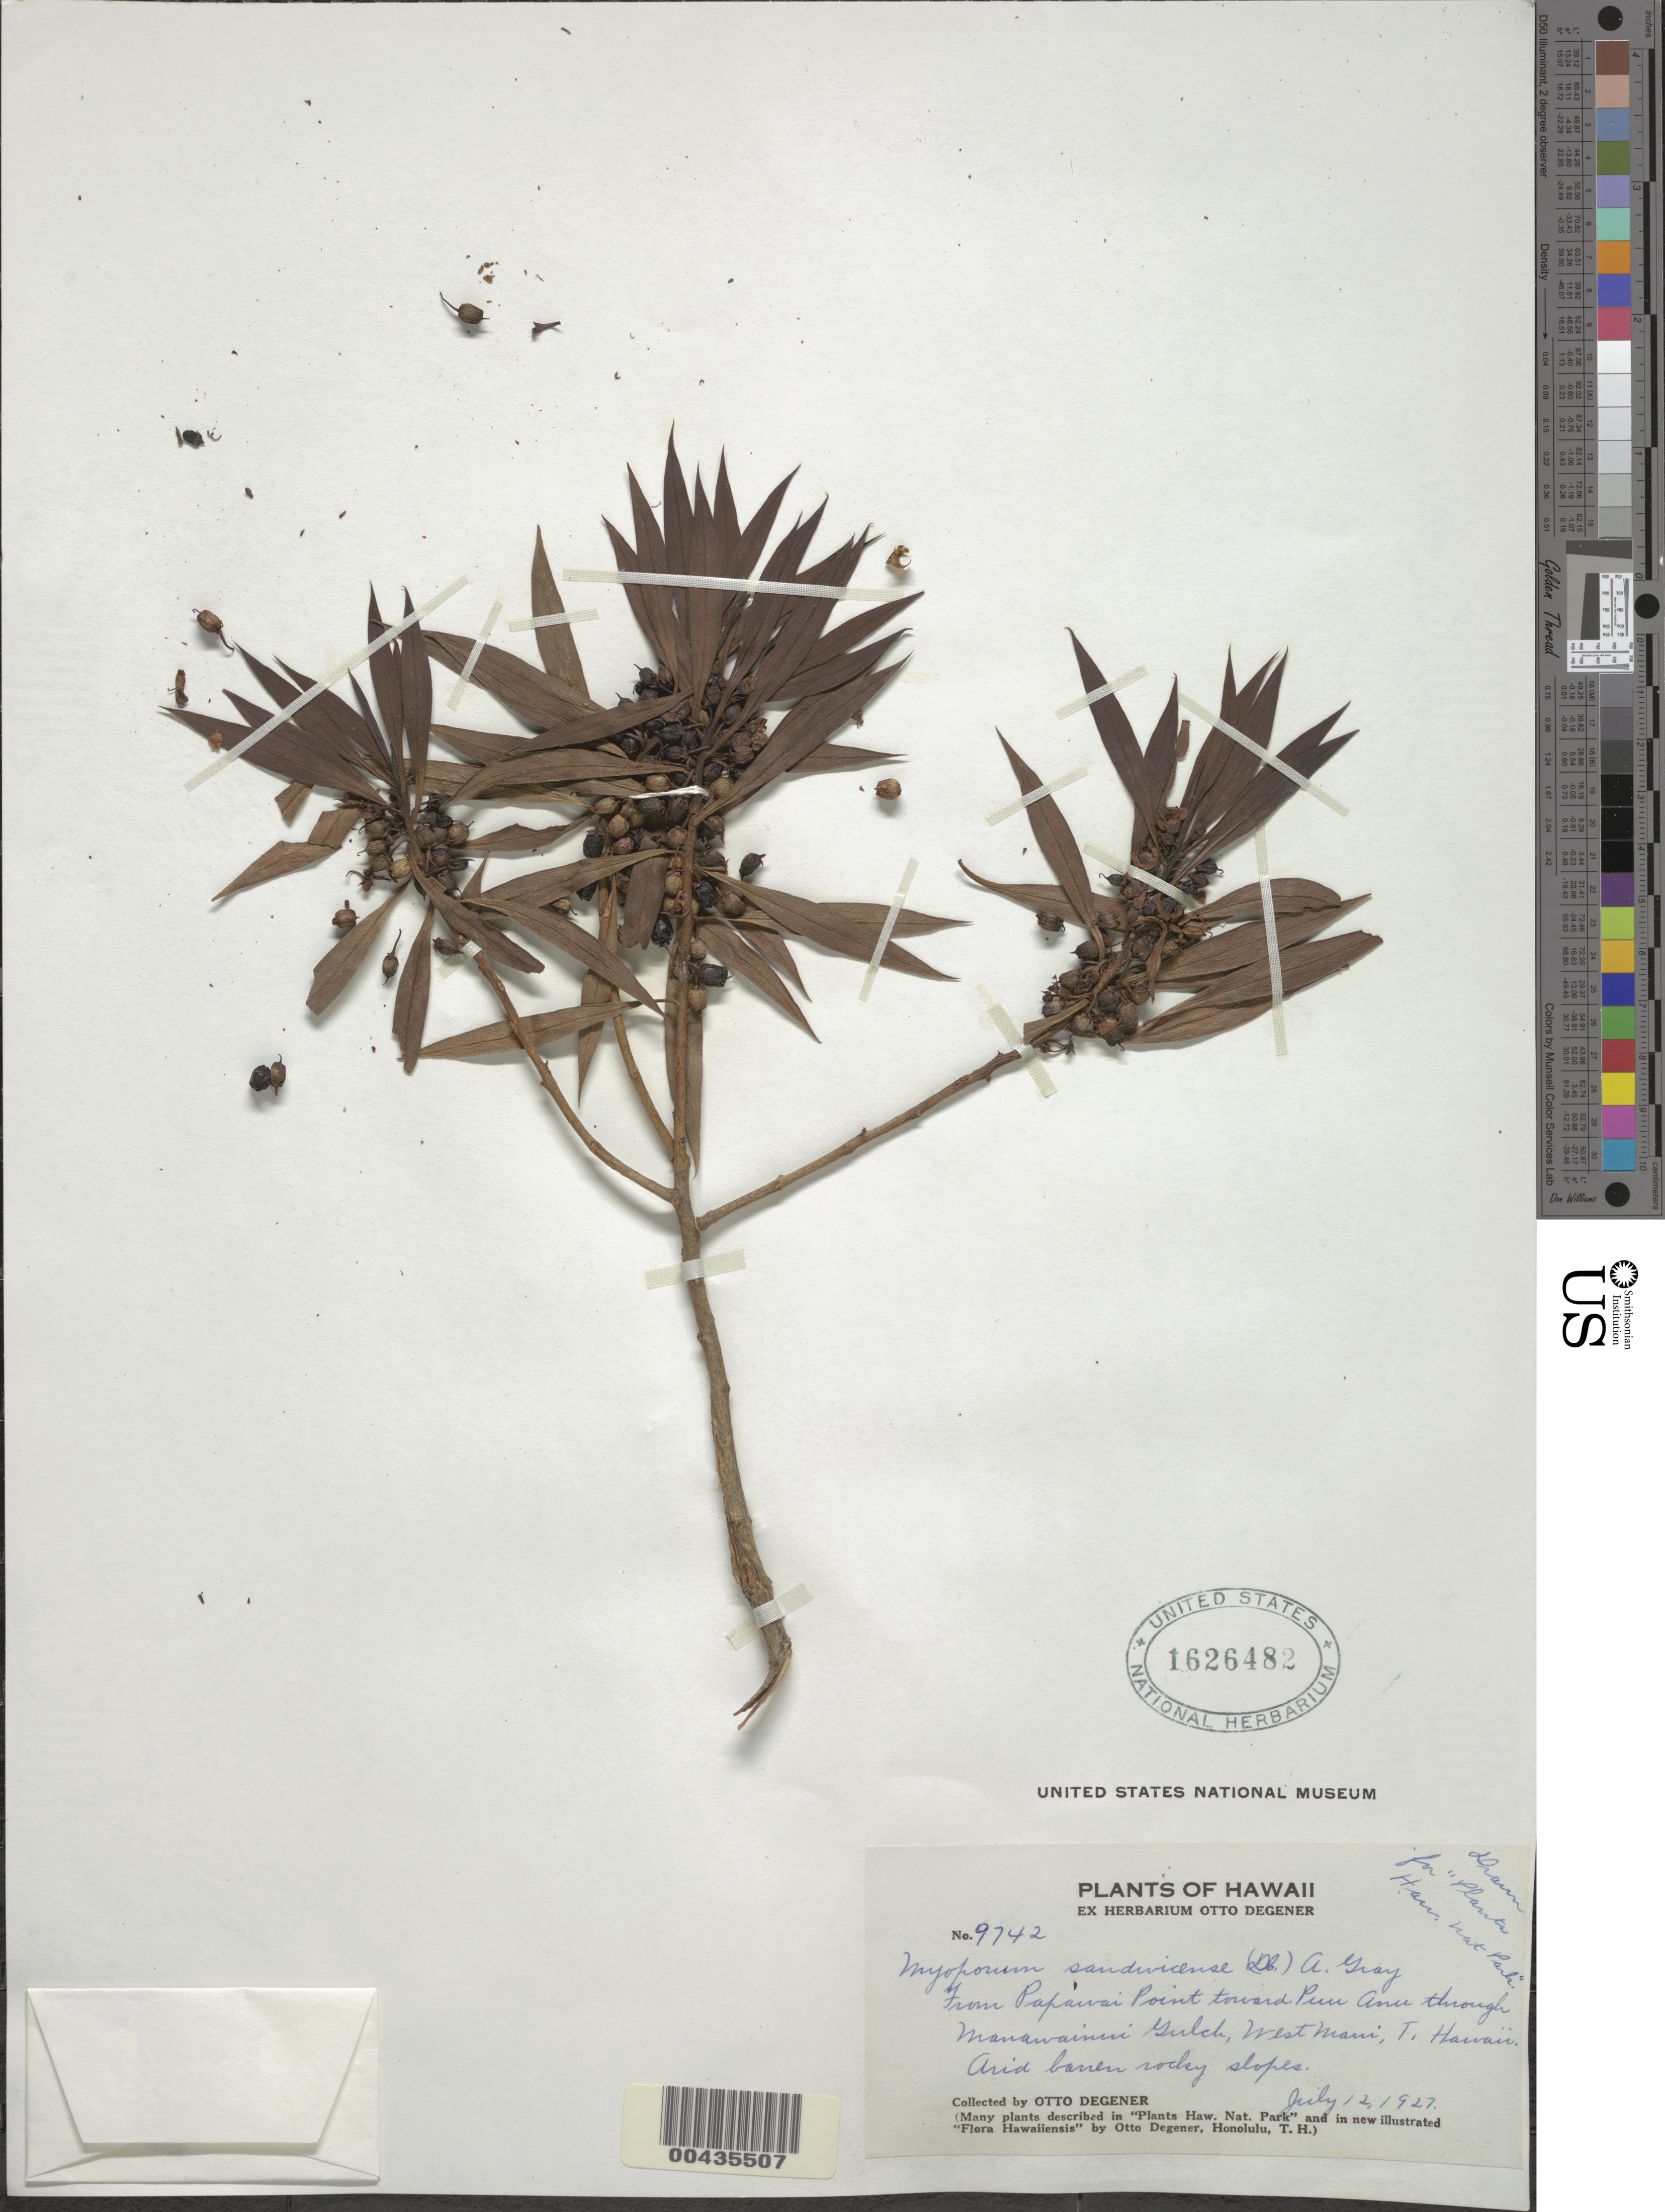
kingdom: Plantae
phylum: Tracheophyta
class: Magnoliopsida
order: Lamiales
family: Scrophulariaceae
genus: Myoporum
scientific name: Myoporum sandwicense subsp. sandwicense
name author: A. Gray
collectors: O. Degener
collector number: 9742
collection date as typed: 12 Jul 1927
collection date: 1927-07-12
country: United States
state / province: Hawaii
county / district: Maui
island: Maui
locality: From Papawai Point toward Puu Anu through Manawainui Gulch, W Maui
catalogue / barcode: US 1626482